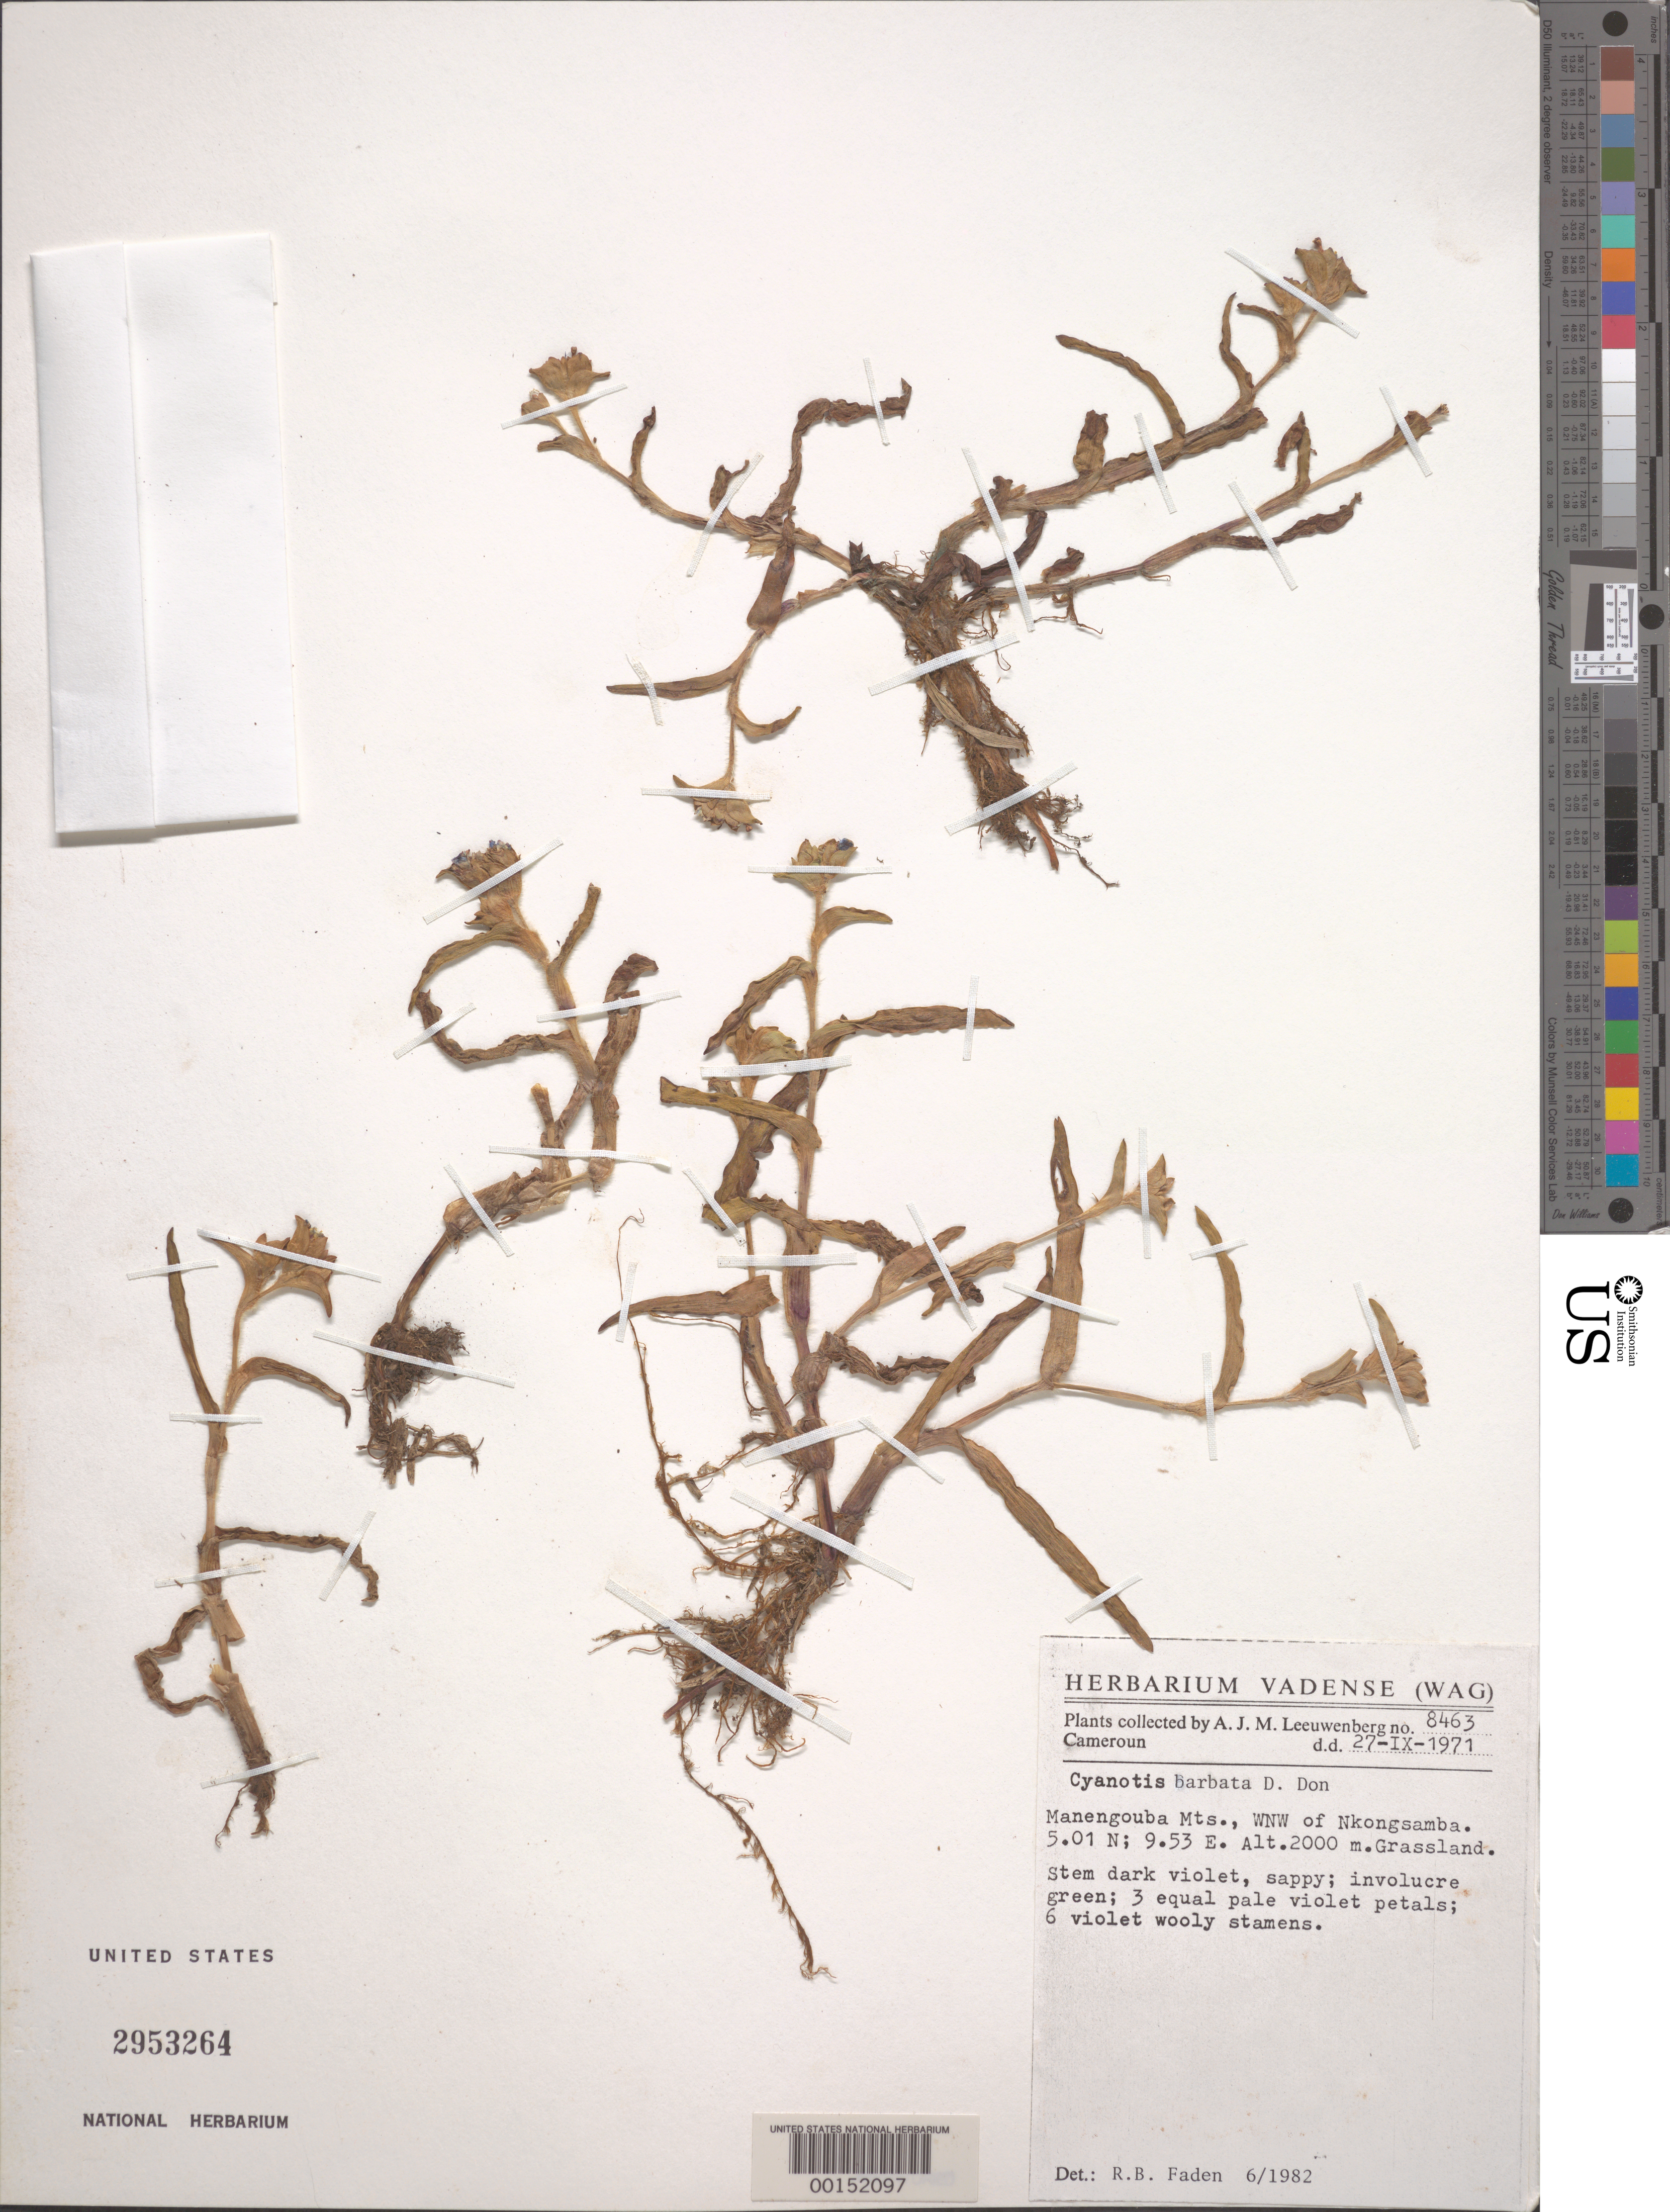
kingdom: Plantae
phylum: Tracheophyta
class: Liliopsida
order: Commelinales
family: Commelinaceae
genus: Cyanotis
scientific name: Cyanotis barbata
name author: D. Don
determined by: Faden, Robert B., (US), Smithsonian Institution - National Museum of Natural History (UNITED STATES)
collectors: A. J. M. Leeuwenberg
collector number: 8463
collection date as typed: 27 Sep 1971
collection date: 1971-09-27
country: Cameroon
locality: Manengouba mts., wnw of nkongsamba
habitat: Grassland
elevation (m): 2000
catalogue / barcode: US 2953264